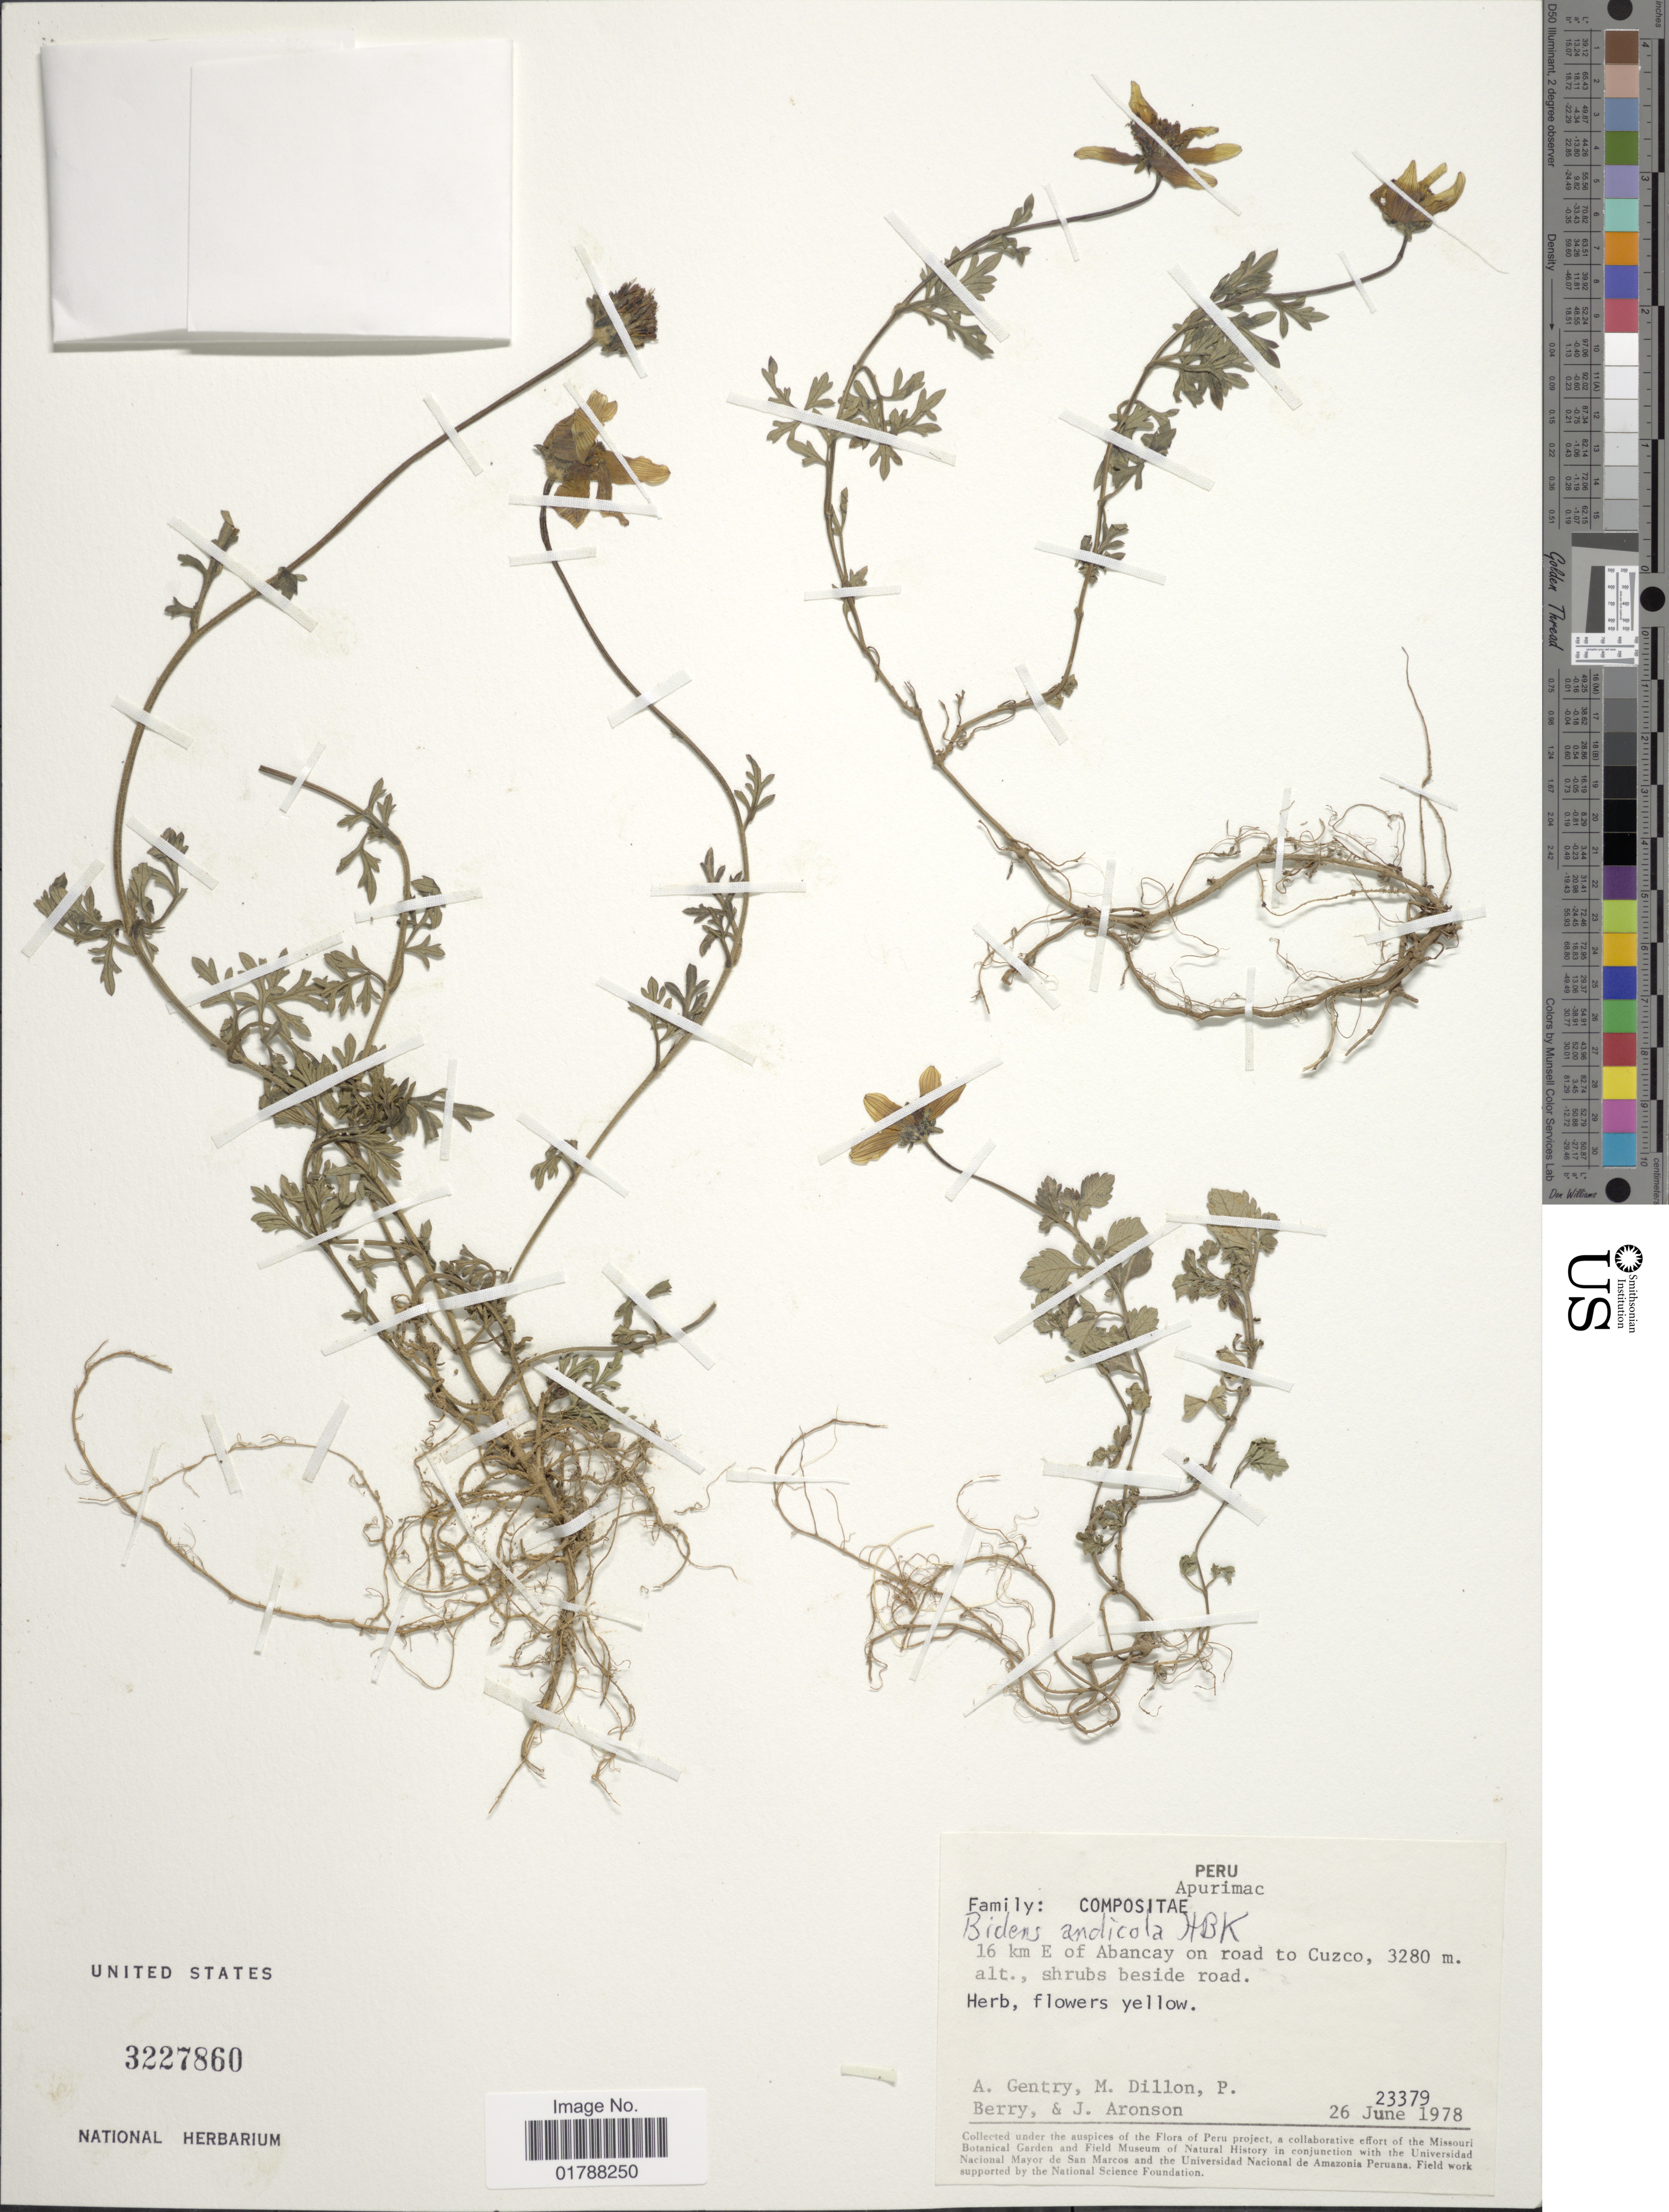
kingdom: Plantae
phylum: Tracheophyta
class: Magnoliopsida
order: Asterales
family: Asteraceae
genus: Bidens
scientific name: Bidens andicola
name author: Kunth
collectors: A. H. Gentry, M. O. Dillon, P. Berry & J. Aronson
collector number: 23379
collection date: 1978-06-26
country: Peru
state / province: Apurímac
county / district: Abancay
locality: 16 km E of Abancay on road to Cuzco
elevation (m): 3280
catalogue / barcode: US 3227860